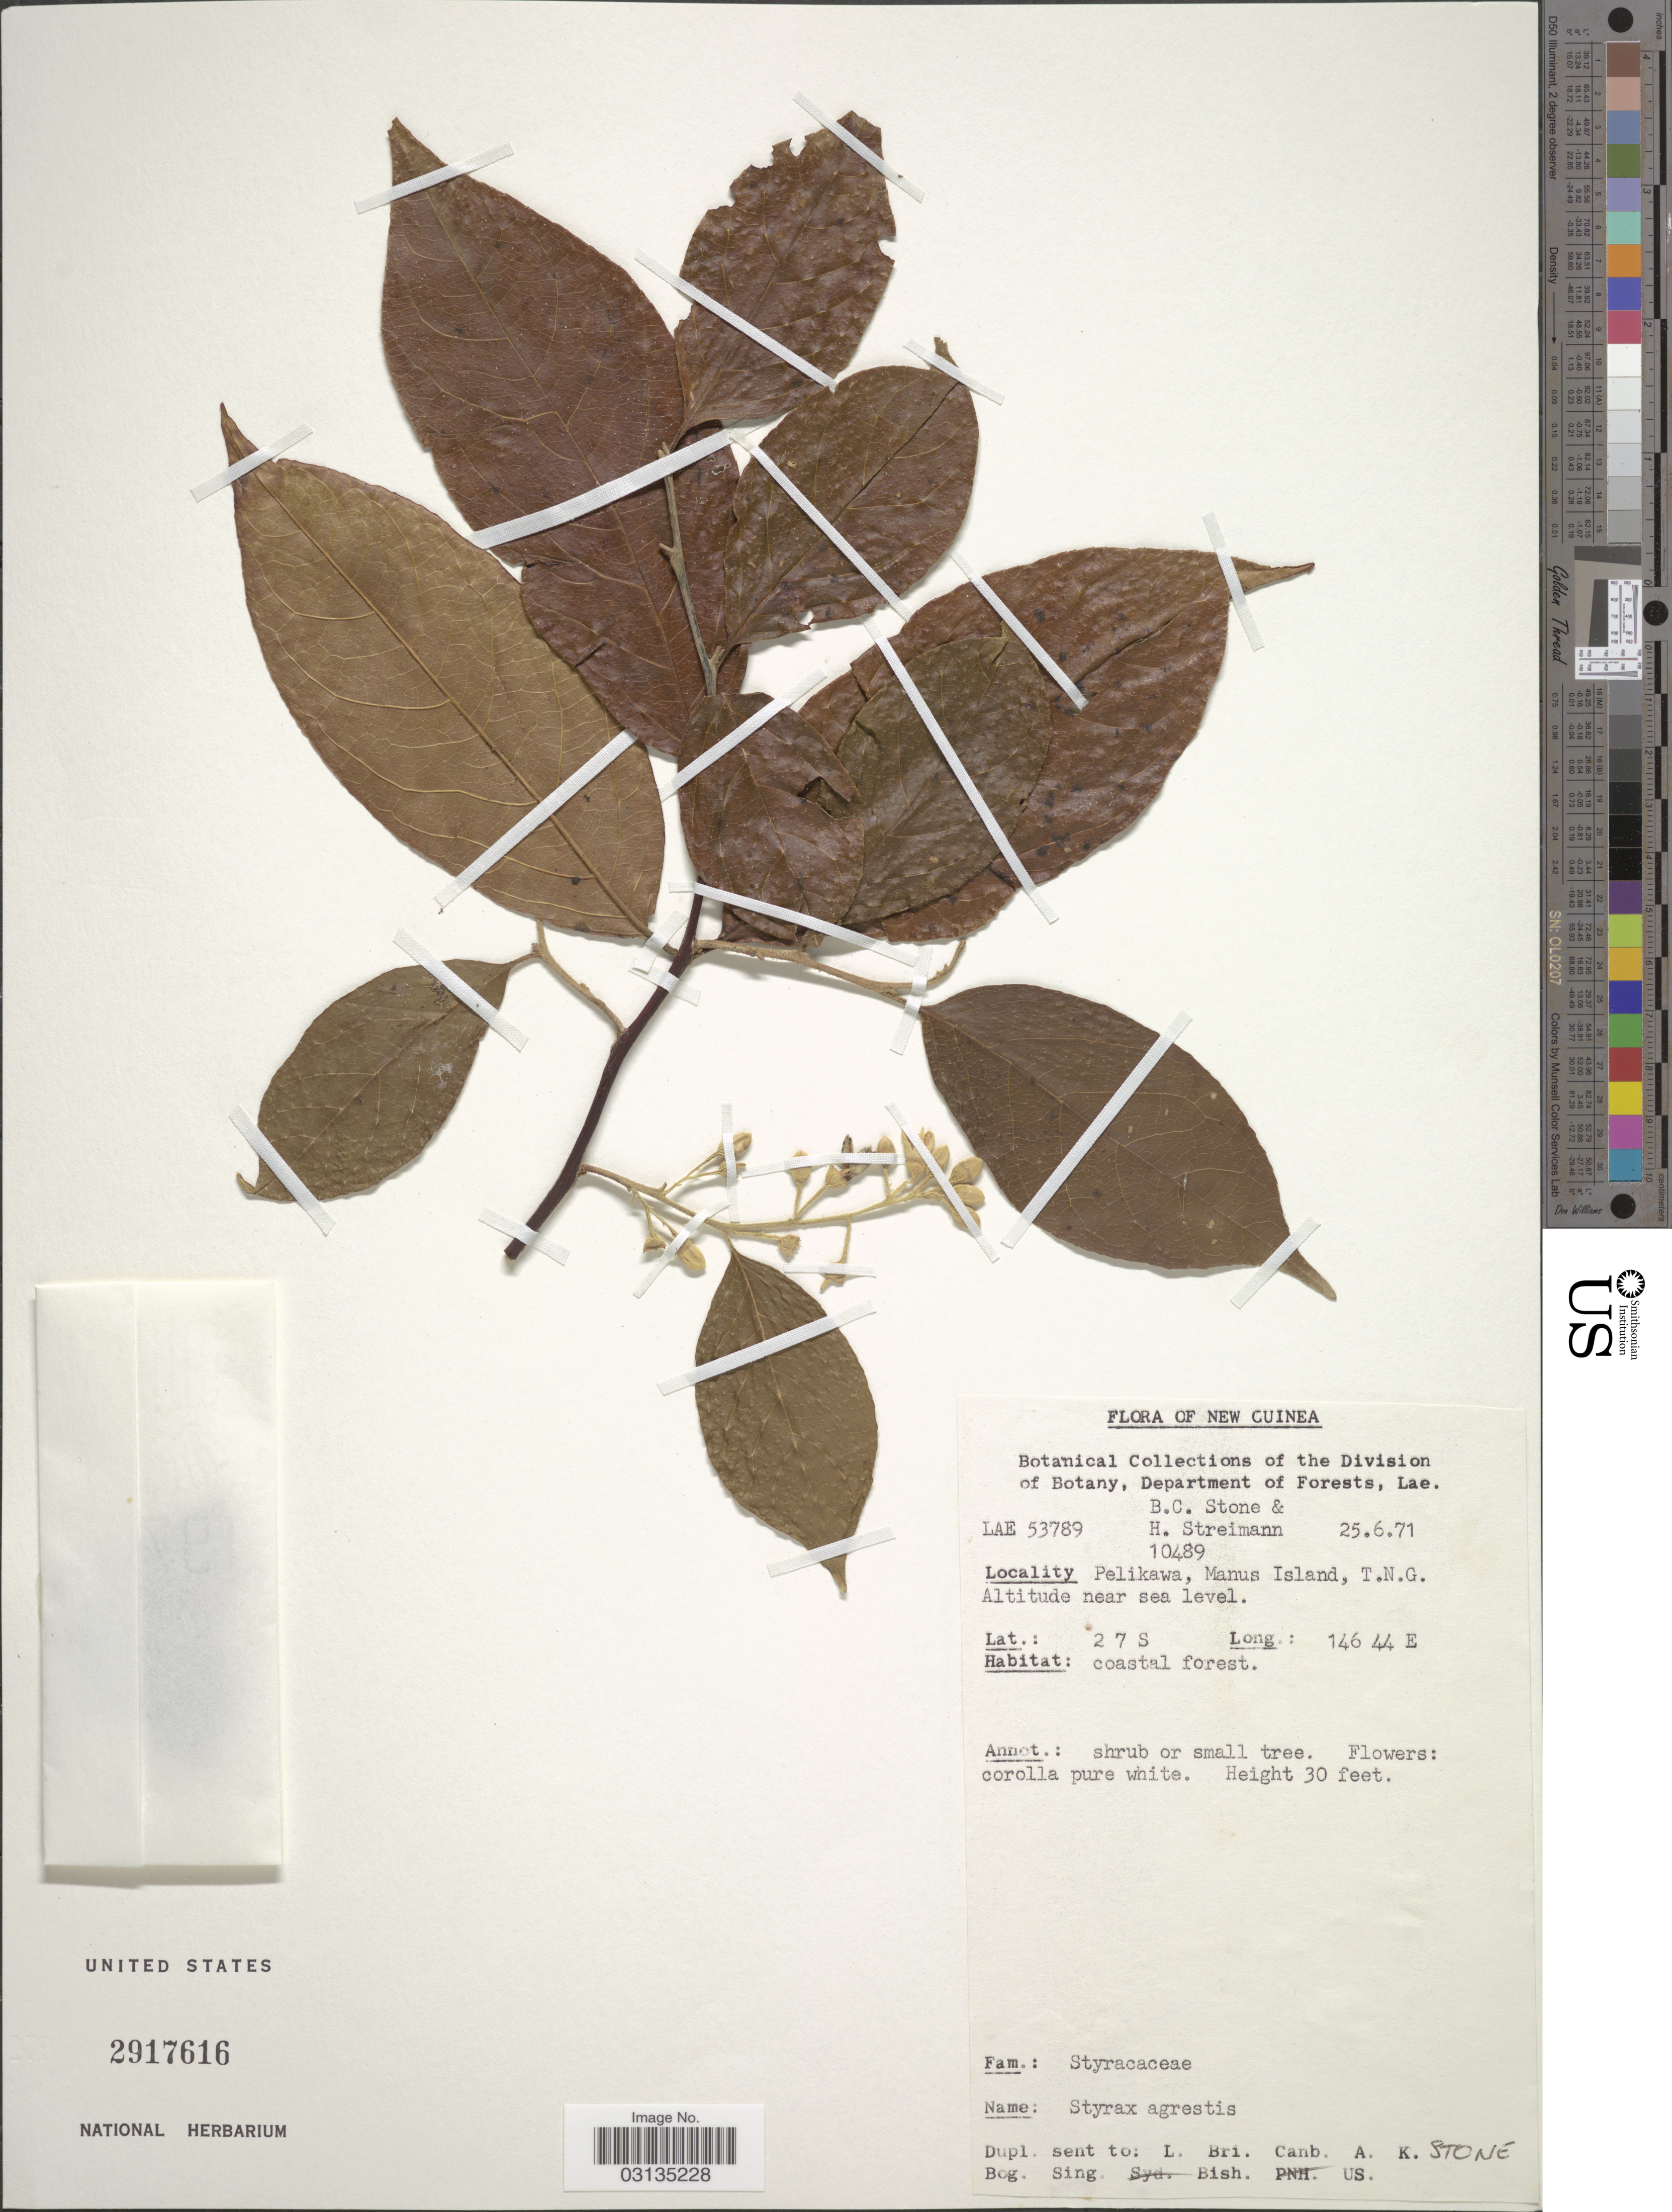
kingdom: Plantae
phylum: Tracheophyta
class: Magnoliopsida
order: Ericales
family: Styracaceae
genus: Styrax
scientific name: Styrax agrestis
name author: (Lour.) G. Don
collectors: B. C. Stone & H. Streimann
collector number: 10489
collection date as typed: Transcribed d/m/y: 25/6/71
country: Papua New Guinea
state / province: Manus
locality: New Guinea, Pelkawa, Manus Island, T.N.G.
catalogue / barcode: US 2917616